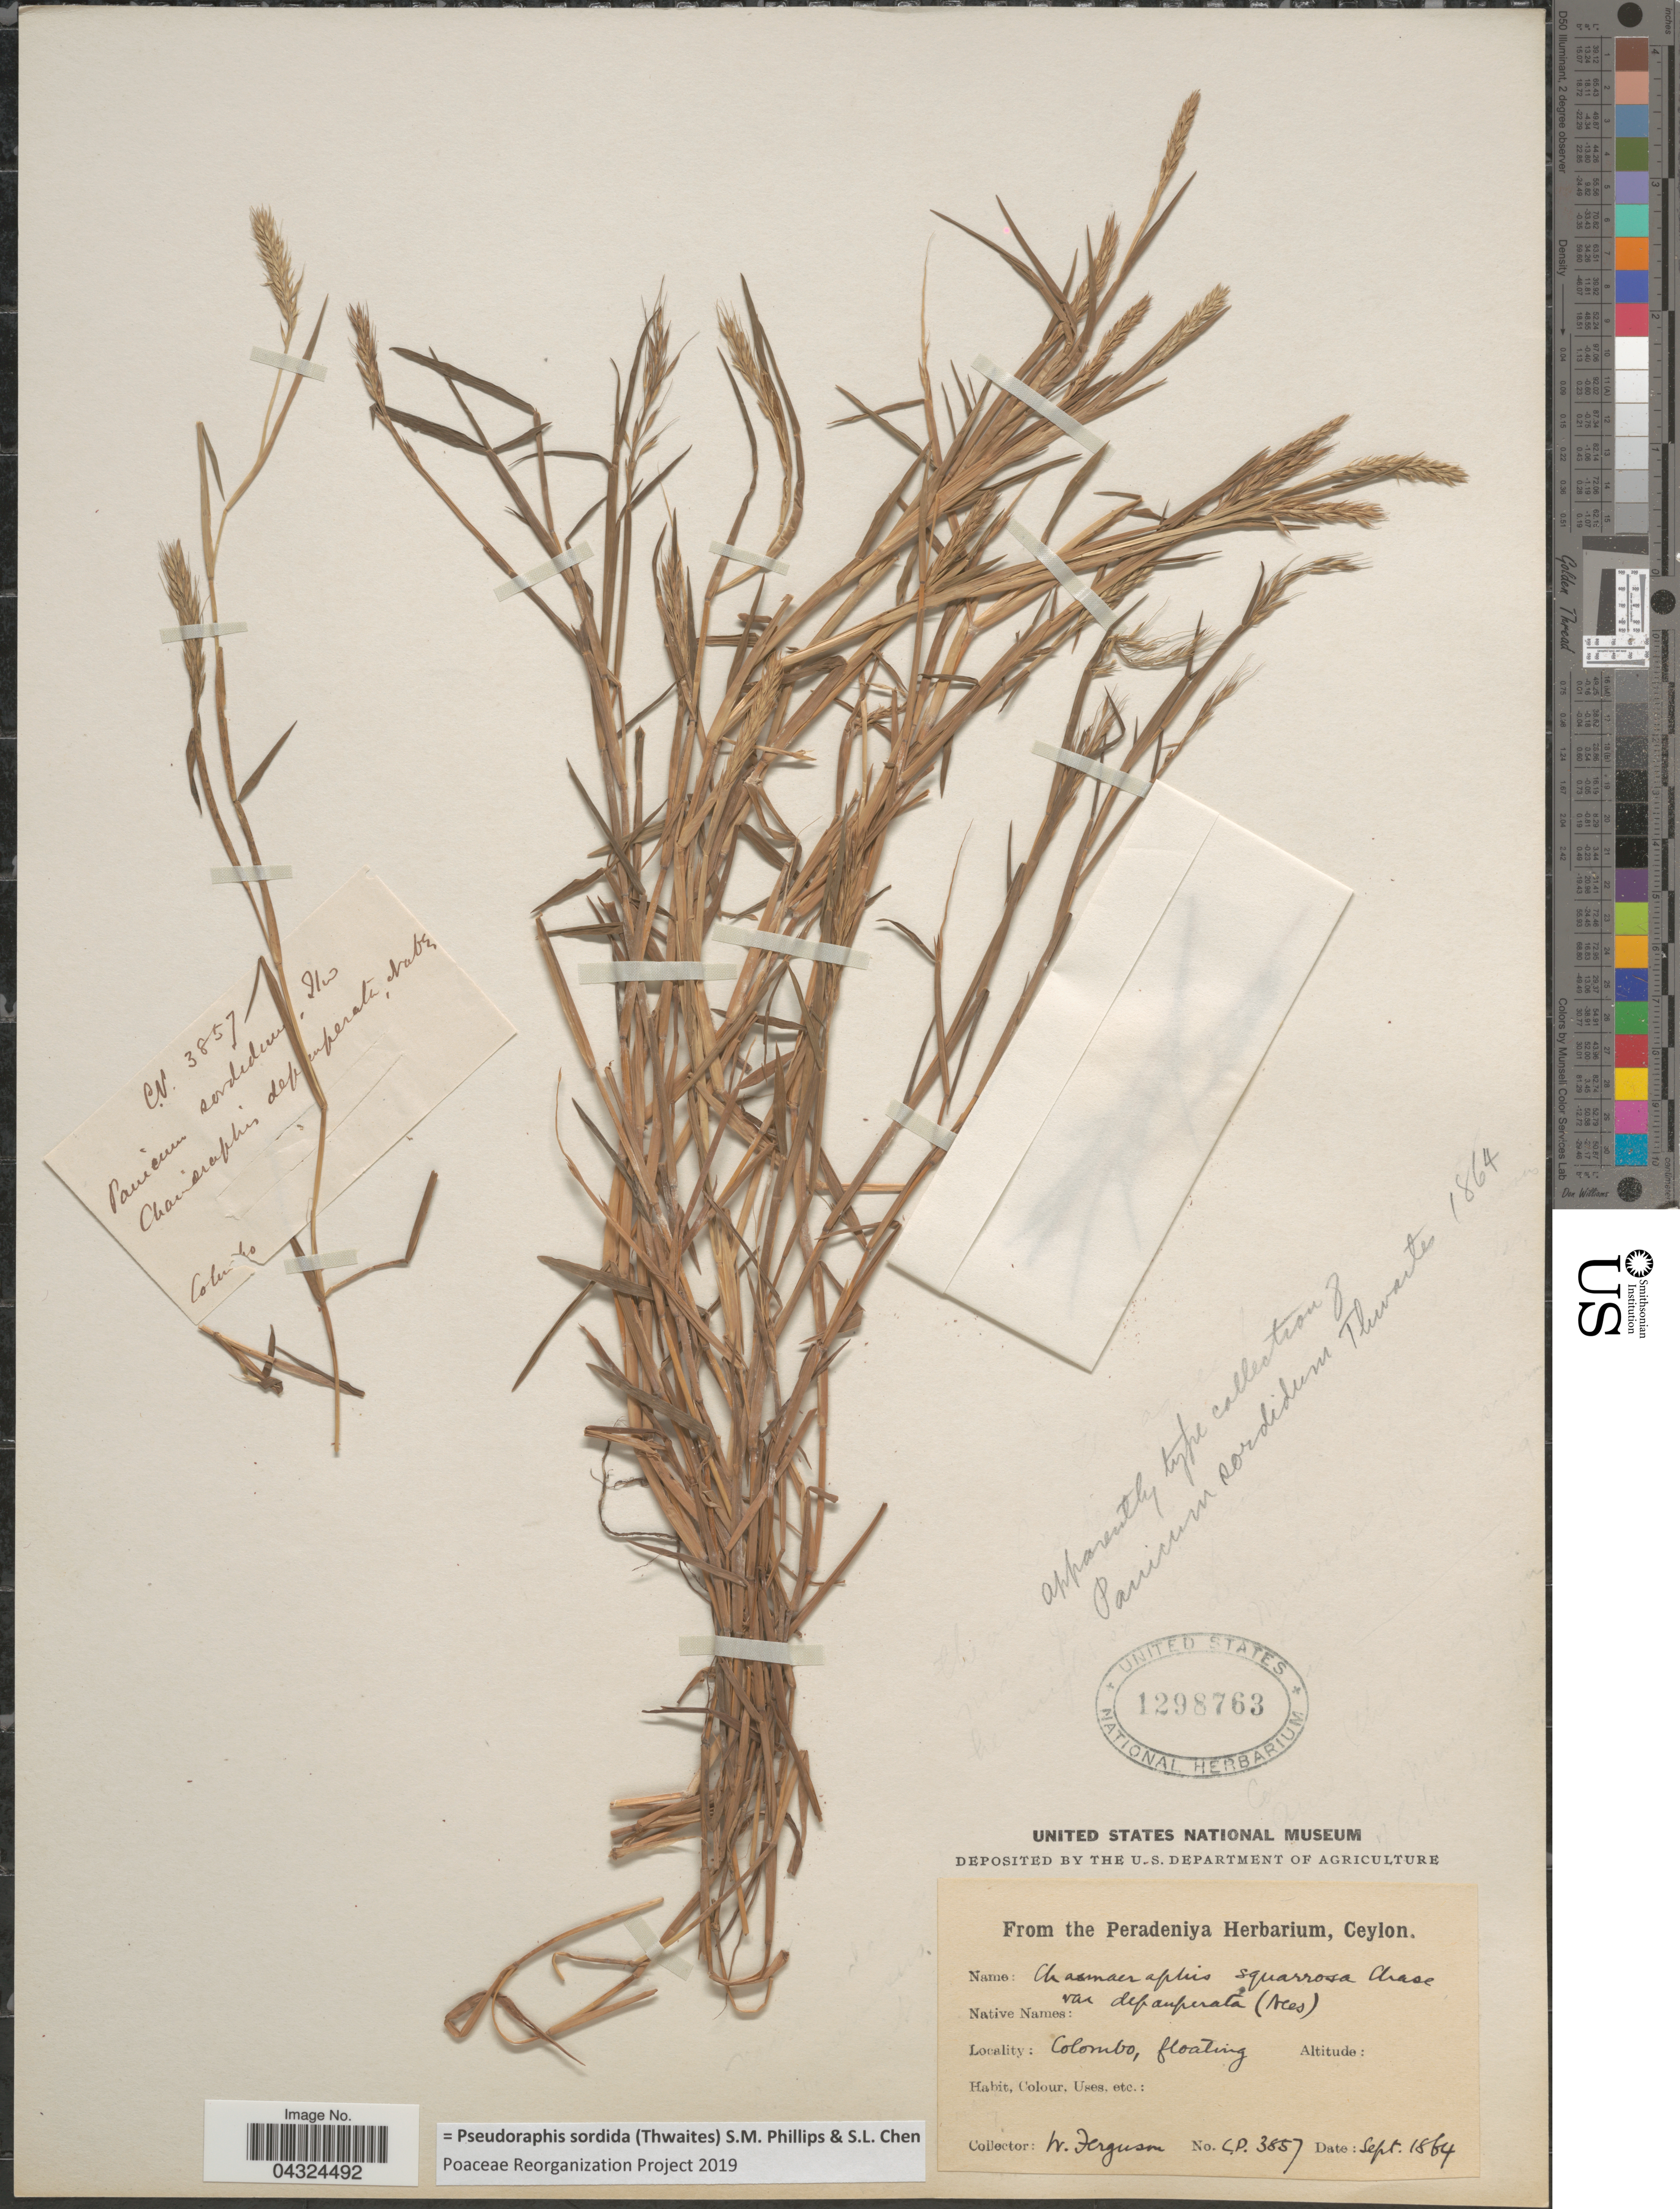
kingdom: Plantae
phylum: Tracheophyta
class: Liliopsida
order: Poales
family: Poaceae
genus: Pseudoraphis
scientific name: Pseudoraphis sordida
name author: (Thwaites) S.M. Phillips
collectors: W. Ferguson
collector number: CP3857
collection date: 1864-09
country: Sri Lanka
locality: Colombo.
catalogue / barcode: US 1298763